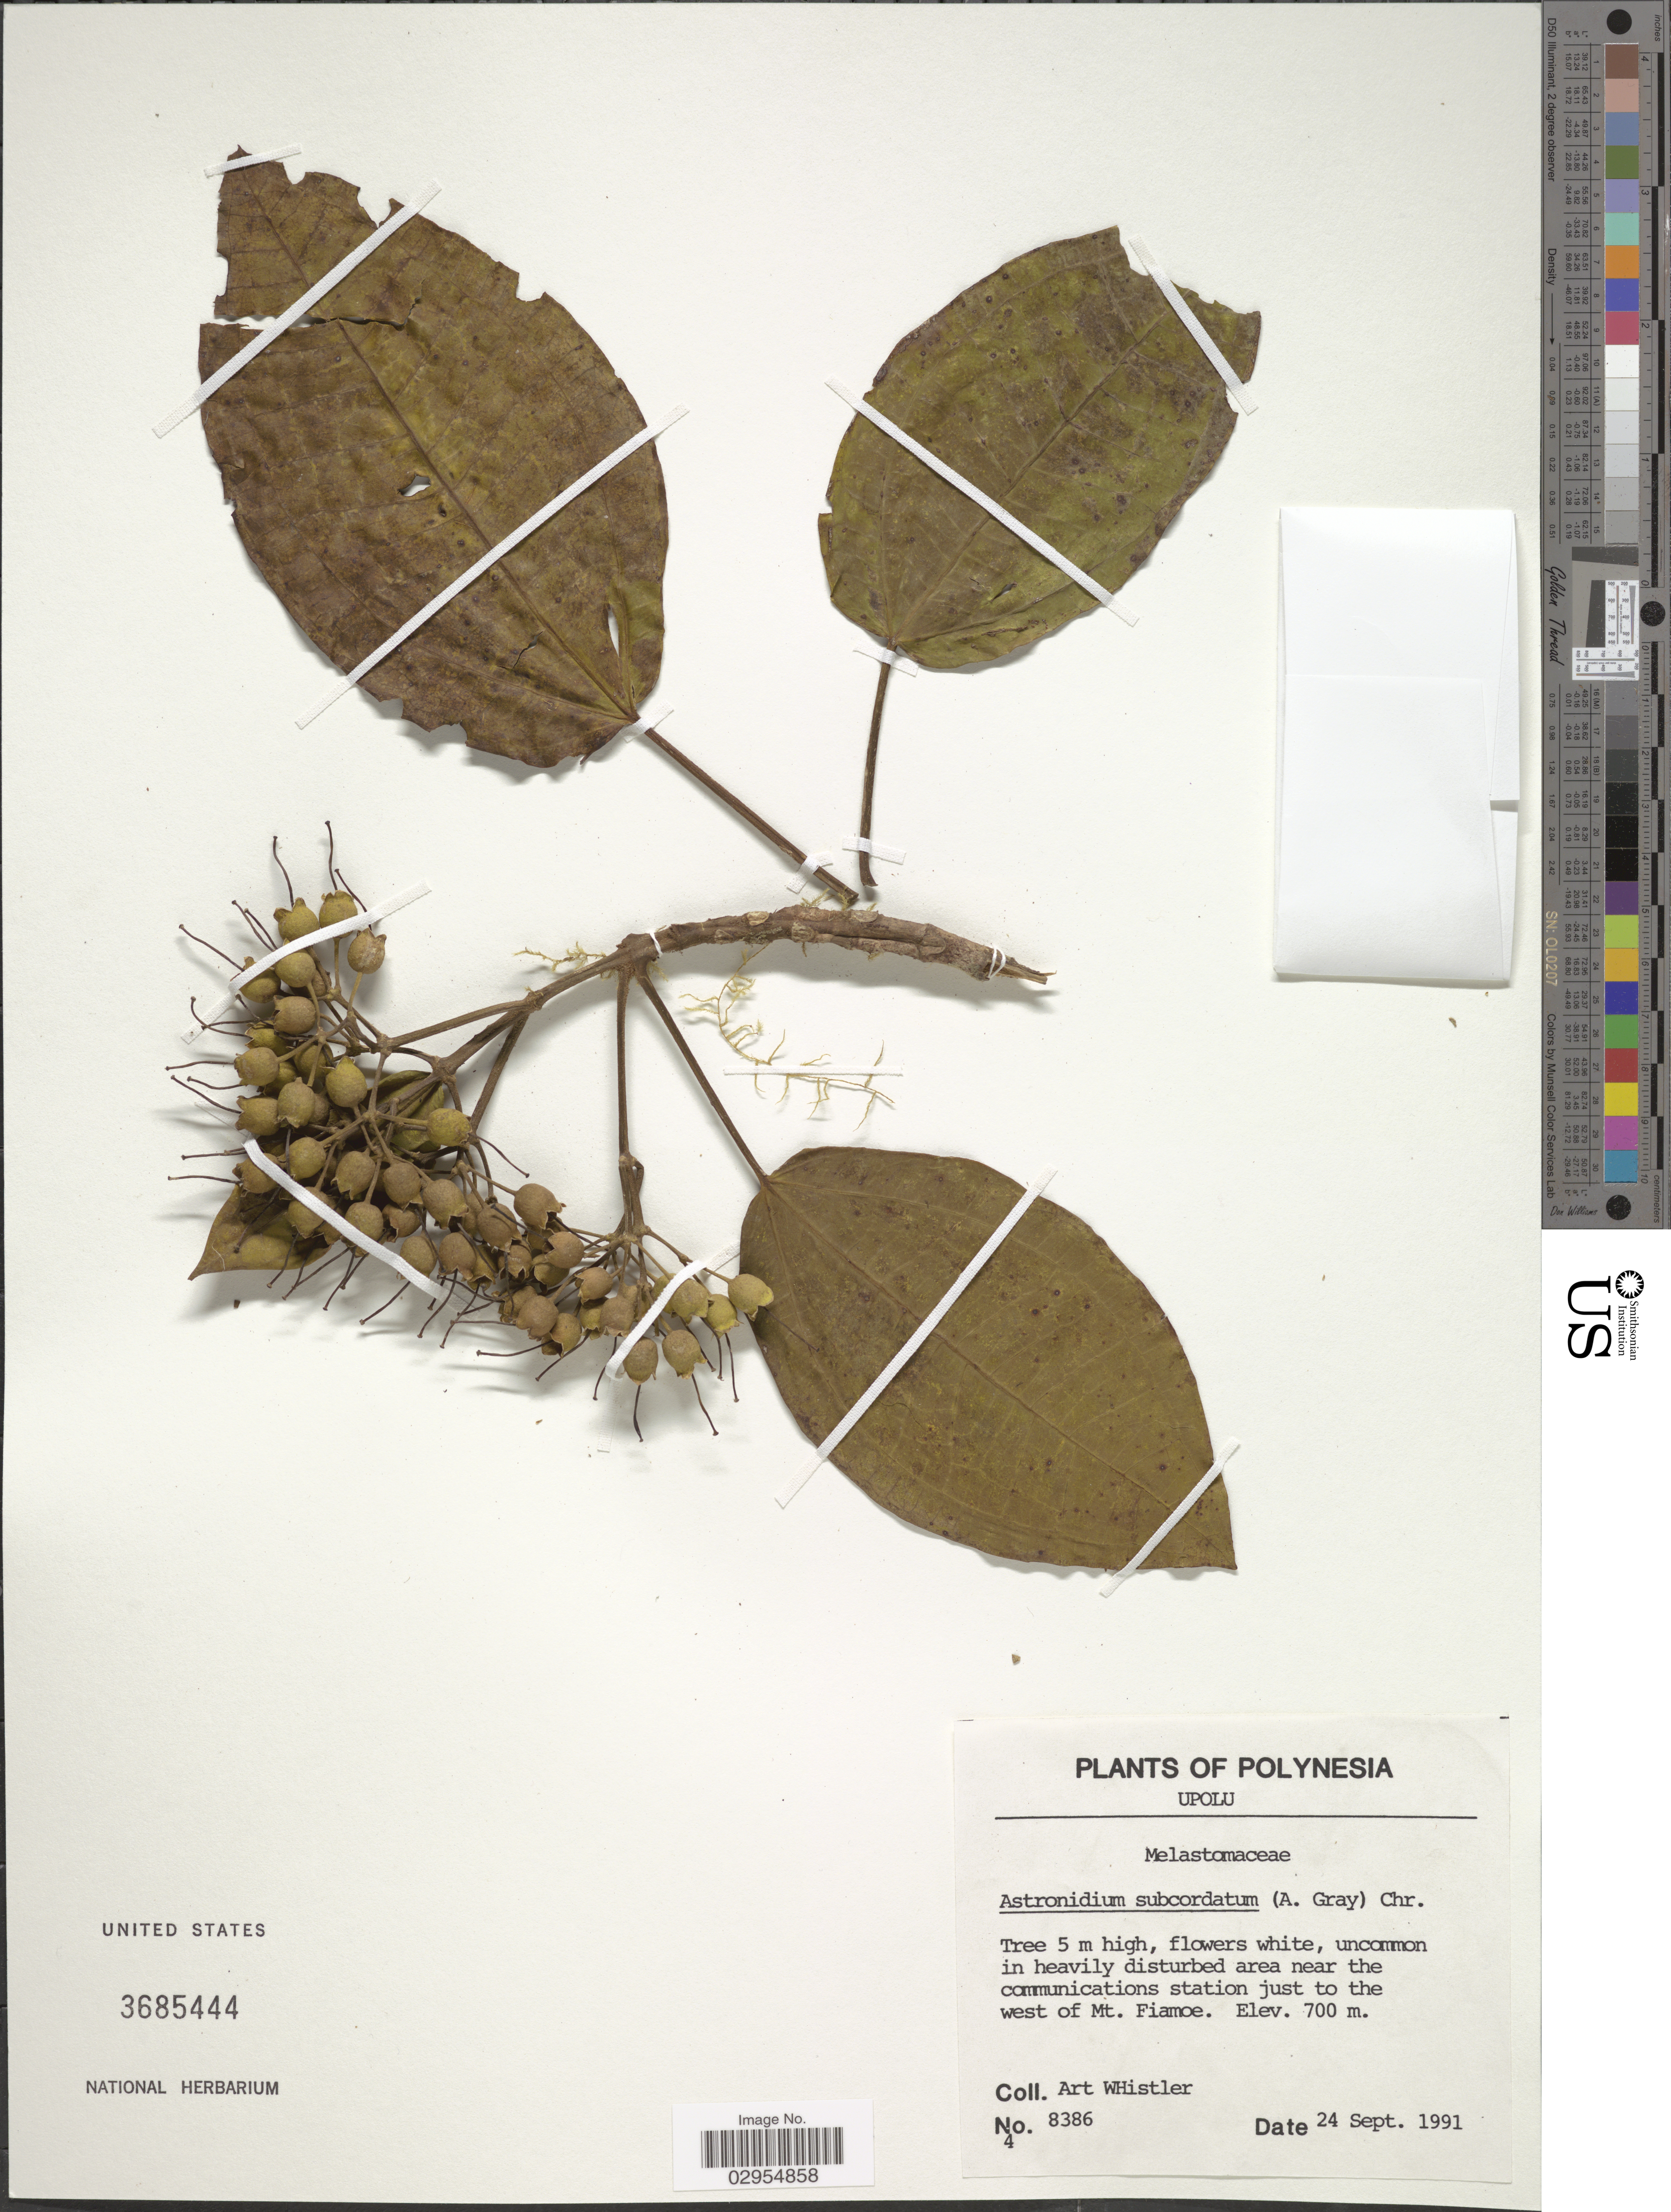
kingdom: Plantae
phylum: Tracheophyta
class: Magnoliopsida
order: Myrtales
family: Melastomataceae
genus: Astronidium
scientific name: Astronidium subcordatum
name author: (A. Gray) Christoph.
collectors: A. Whistler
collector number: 8386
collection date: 1991-09-24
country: Samoa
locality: Samoa. Upolu. Uncommon in heavily disturbed area near the communications station just to the west of Mt. Fiamoe.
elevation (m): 700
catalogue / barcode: US 3685444